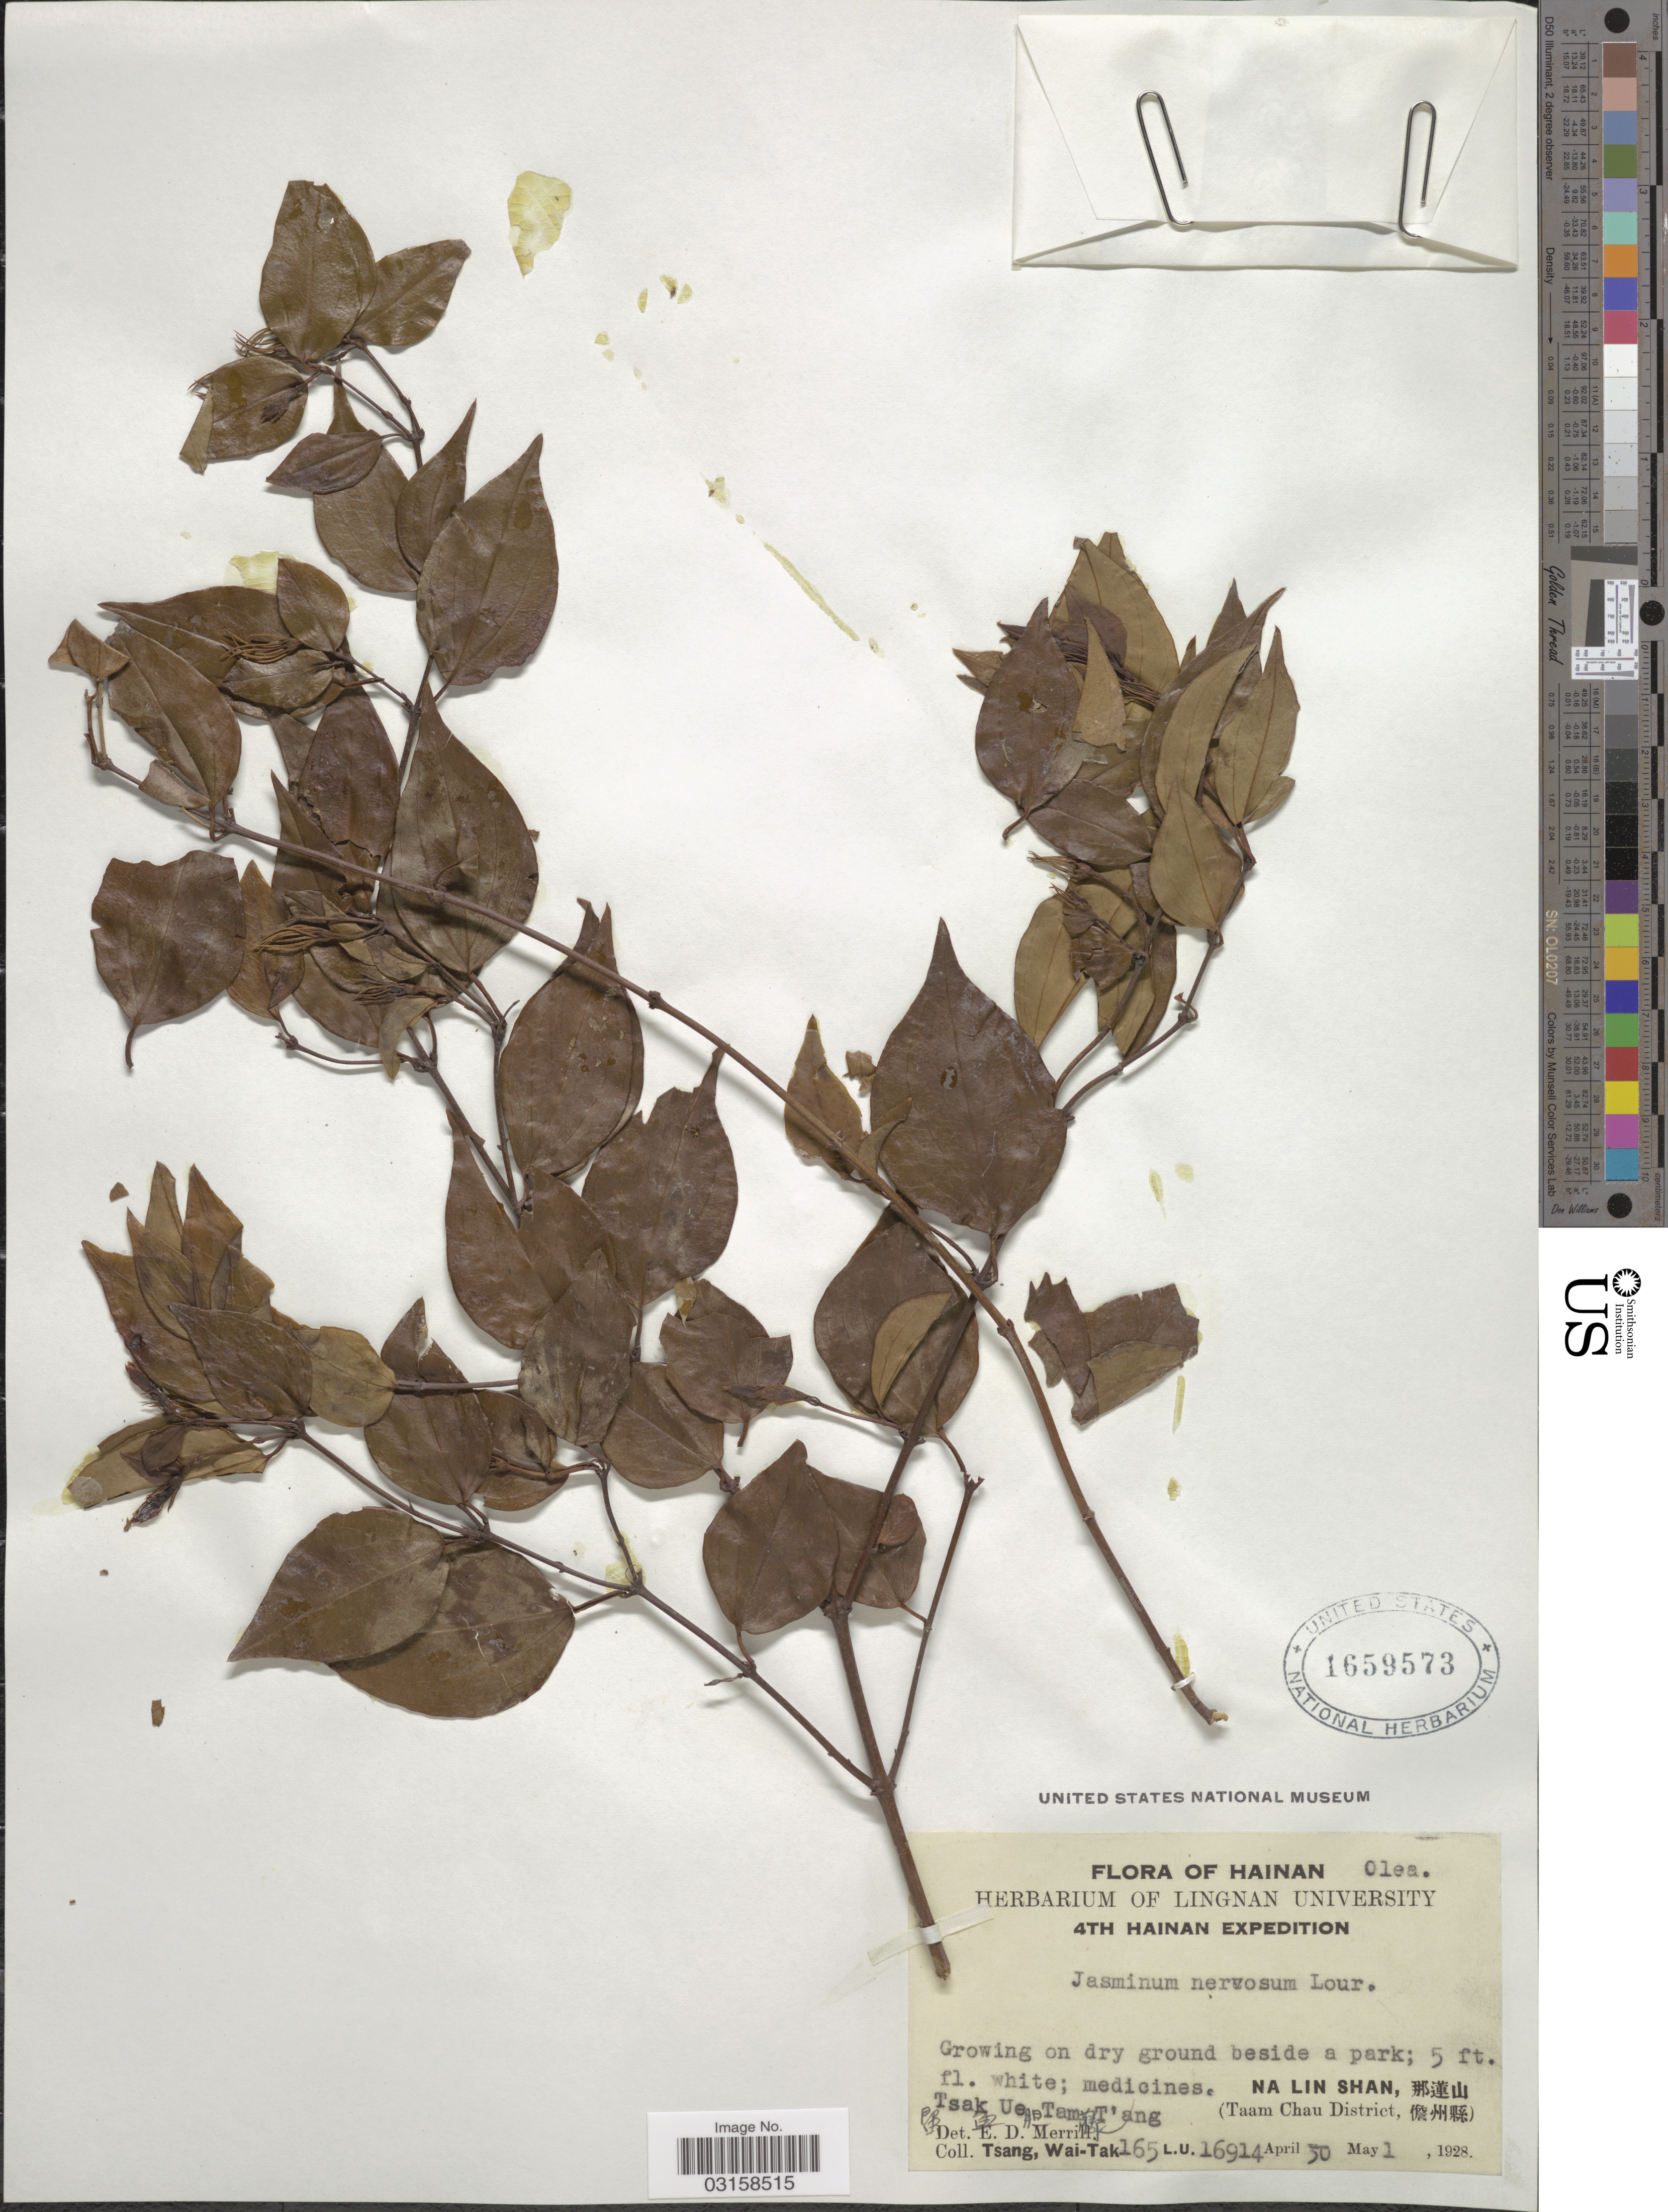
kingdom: Plantae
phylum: Tracheophyta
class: Magnoliopsida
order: Lamiales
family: Oleaceae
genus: Jasminum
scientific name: Jasminum nervosum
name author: Lour.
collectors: W. T. Tsang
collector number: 165L.U.16914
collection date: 1928-05-01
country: China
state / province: Hainan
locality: Na Lin Shan, Tsak Ue Tam T'ang (Taam Chau District.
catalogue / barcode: US 1659573